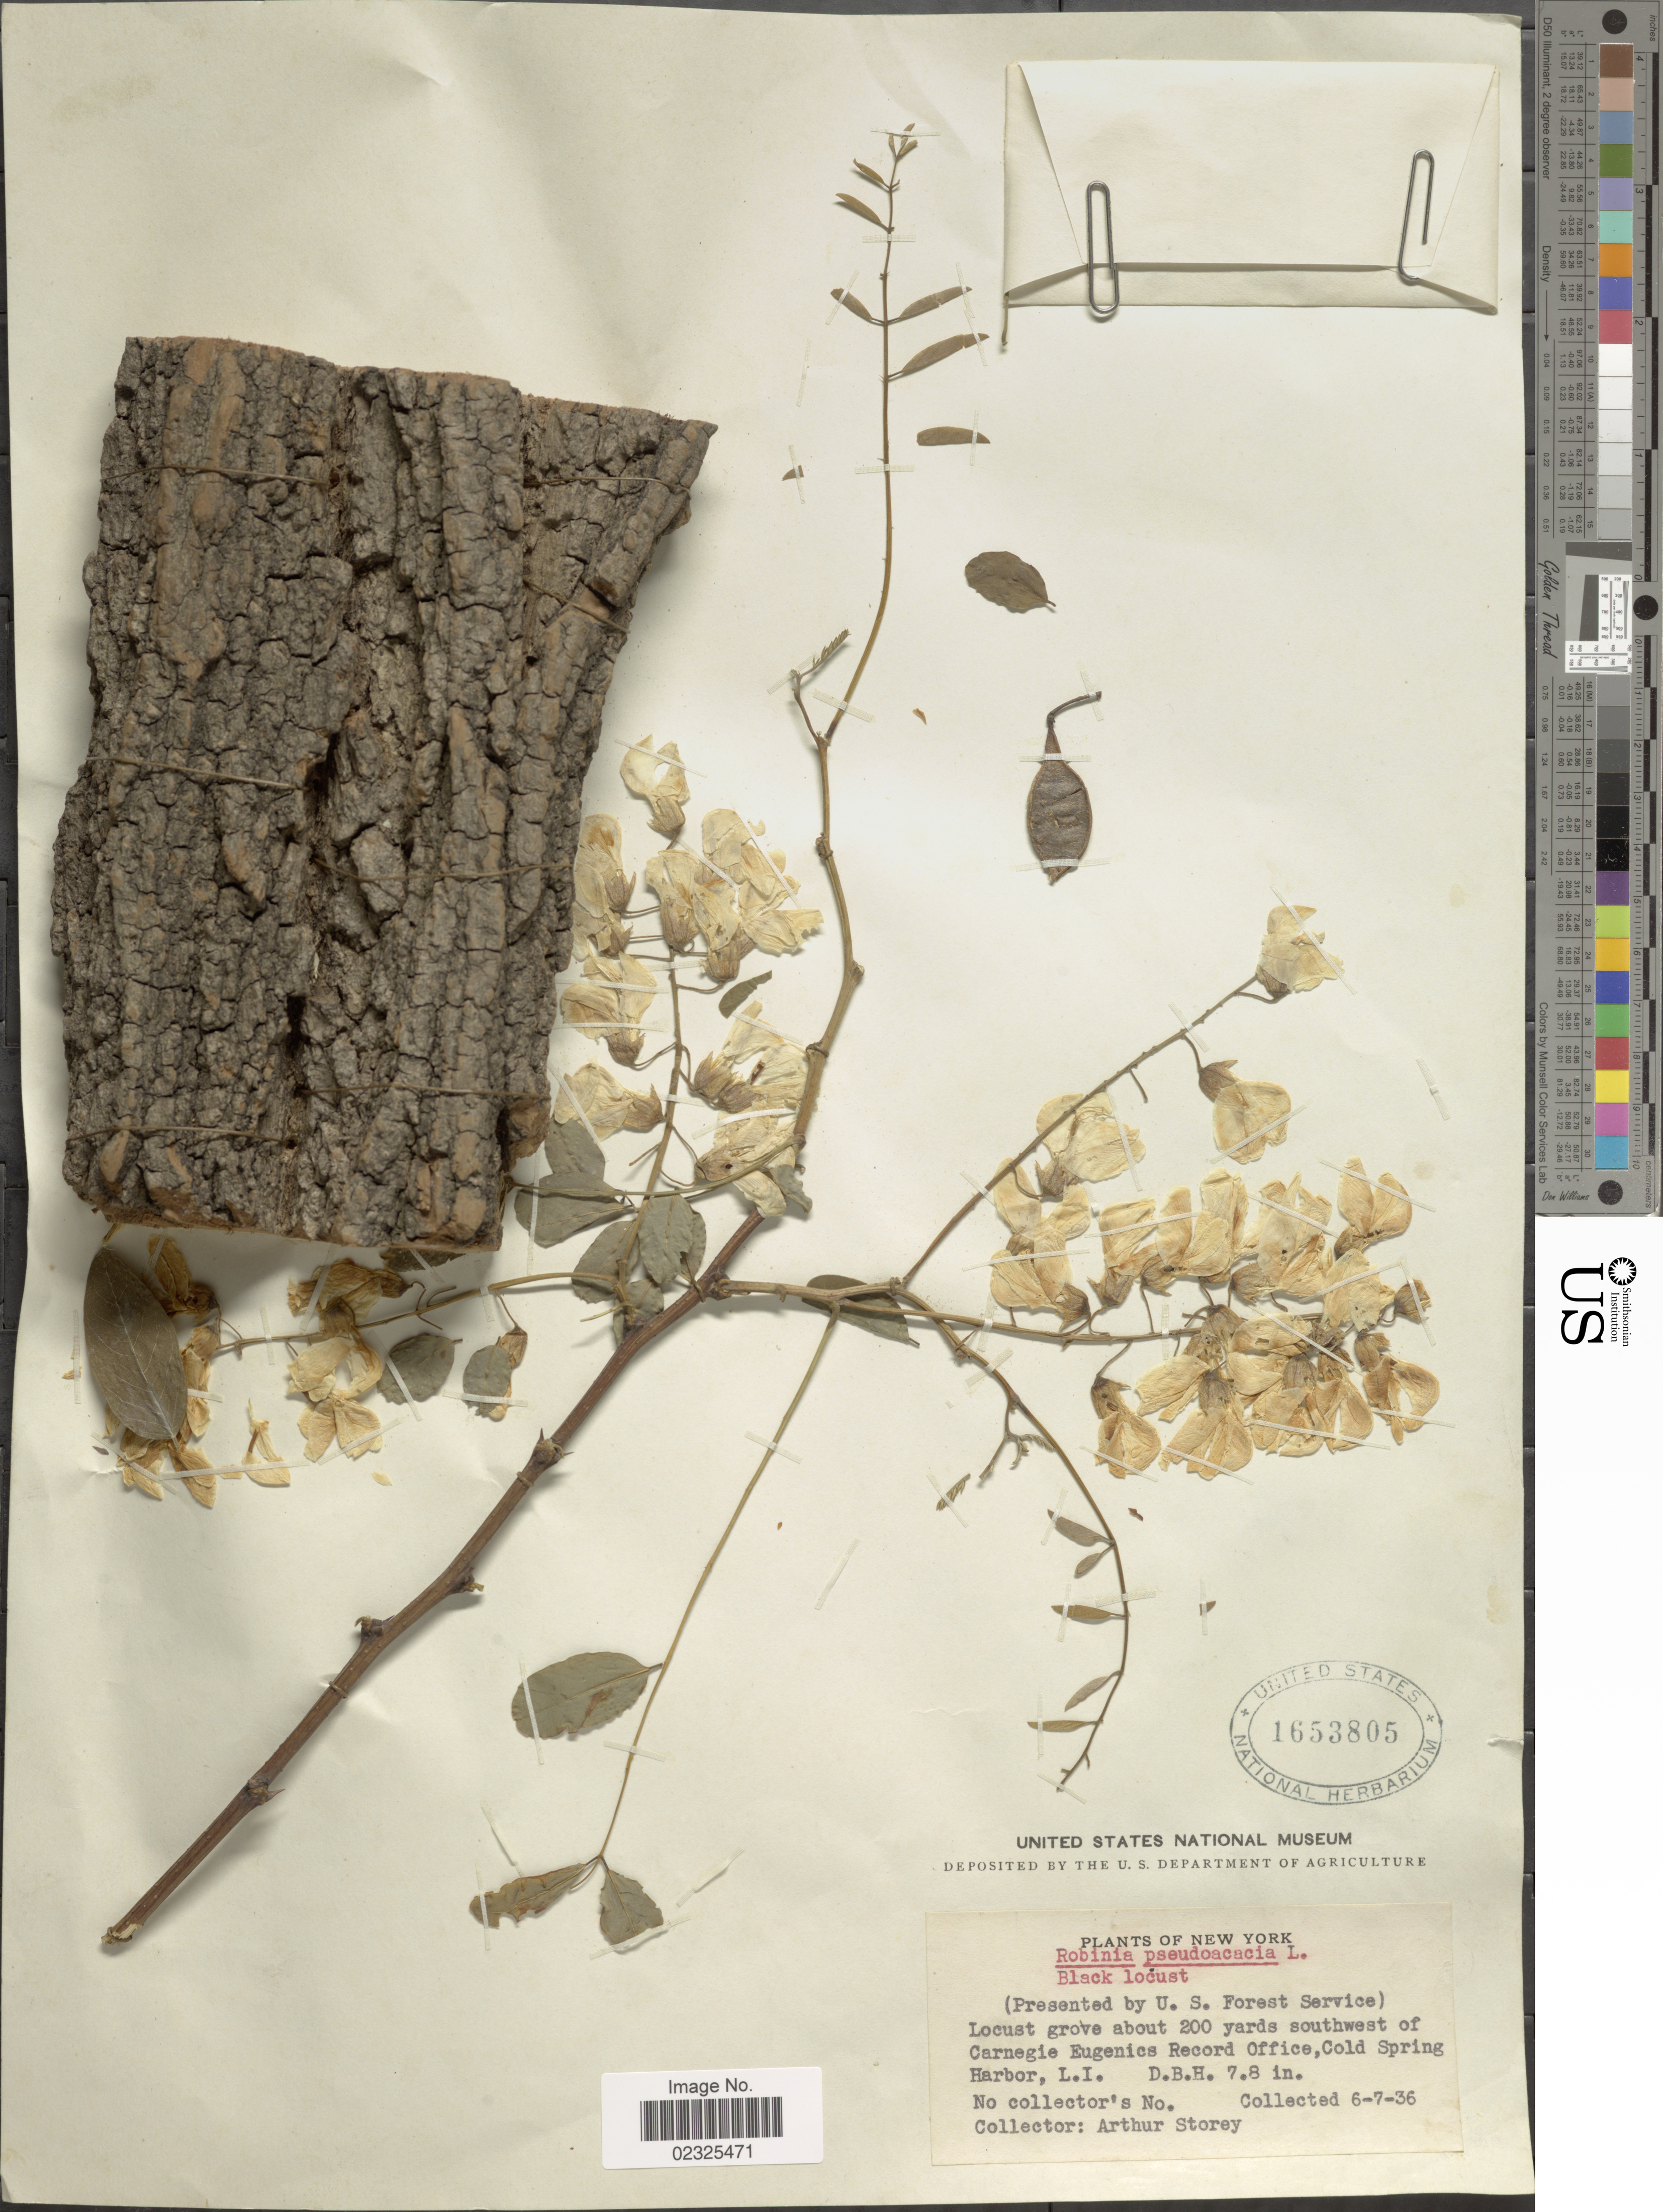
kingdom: Plantae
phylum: Tracheophyta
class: Magnoliopsida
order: Fabales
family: Fabaceae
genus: Robinia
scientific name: Robinia pseudoacacia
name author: L.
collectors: A. Storey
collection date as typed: Transcribed d/m/y: 7/6/36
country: United States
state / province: New York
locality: Locust grove about 200 yards southwest of Carnegie Eugenics Record Office, Cold Spring Harbor, L.I.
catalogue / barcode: US 1653805